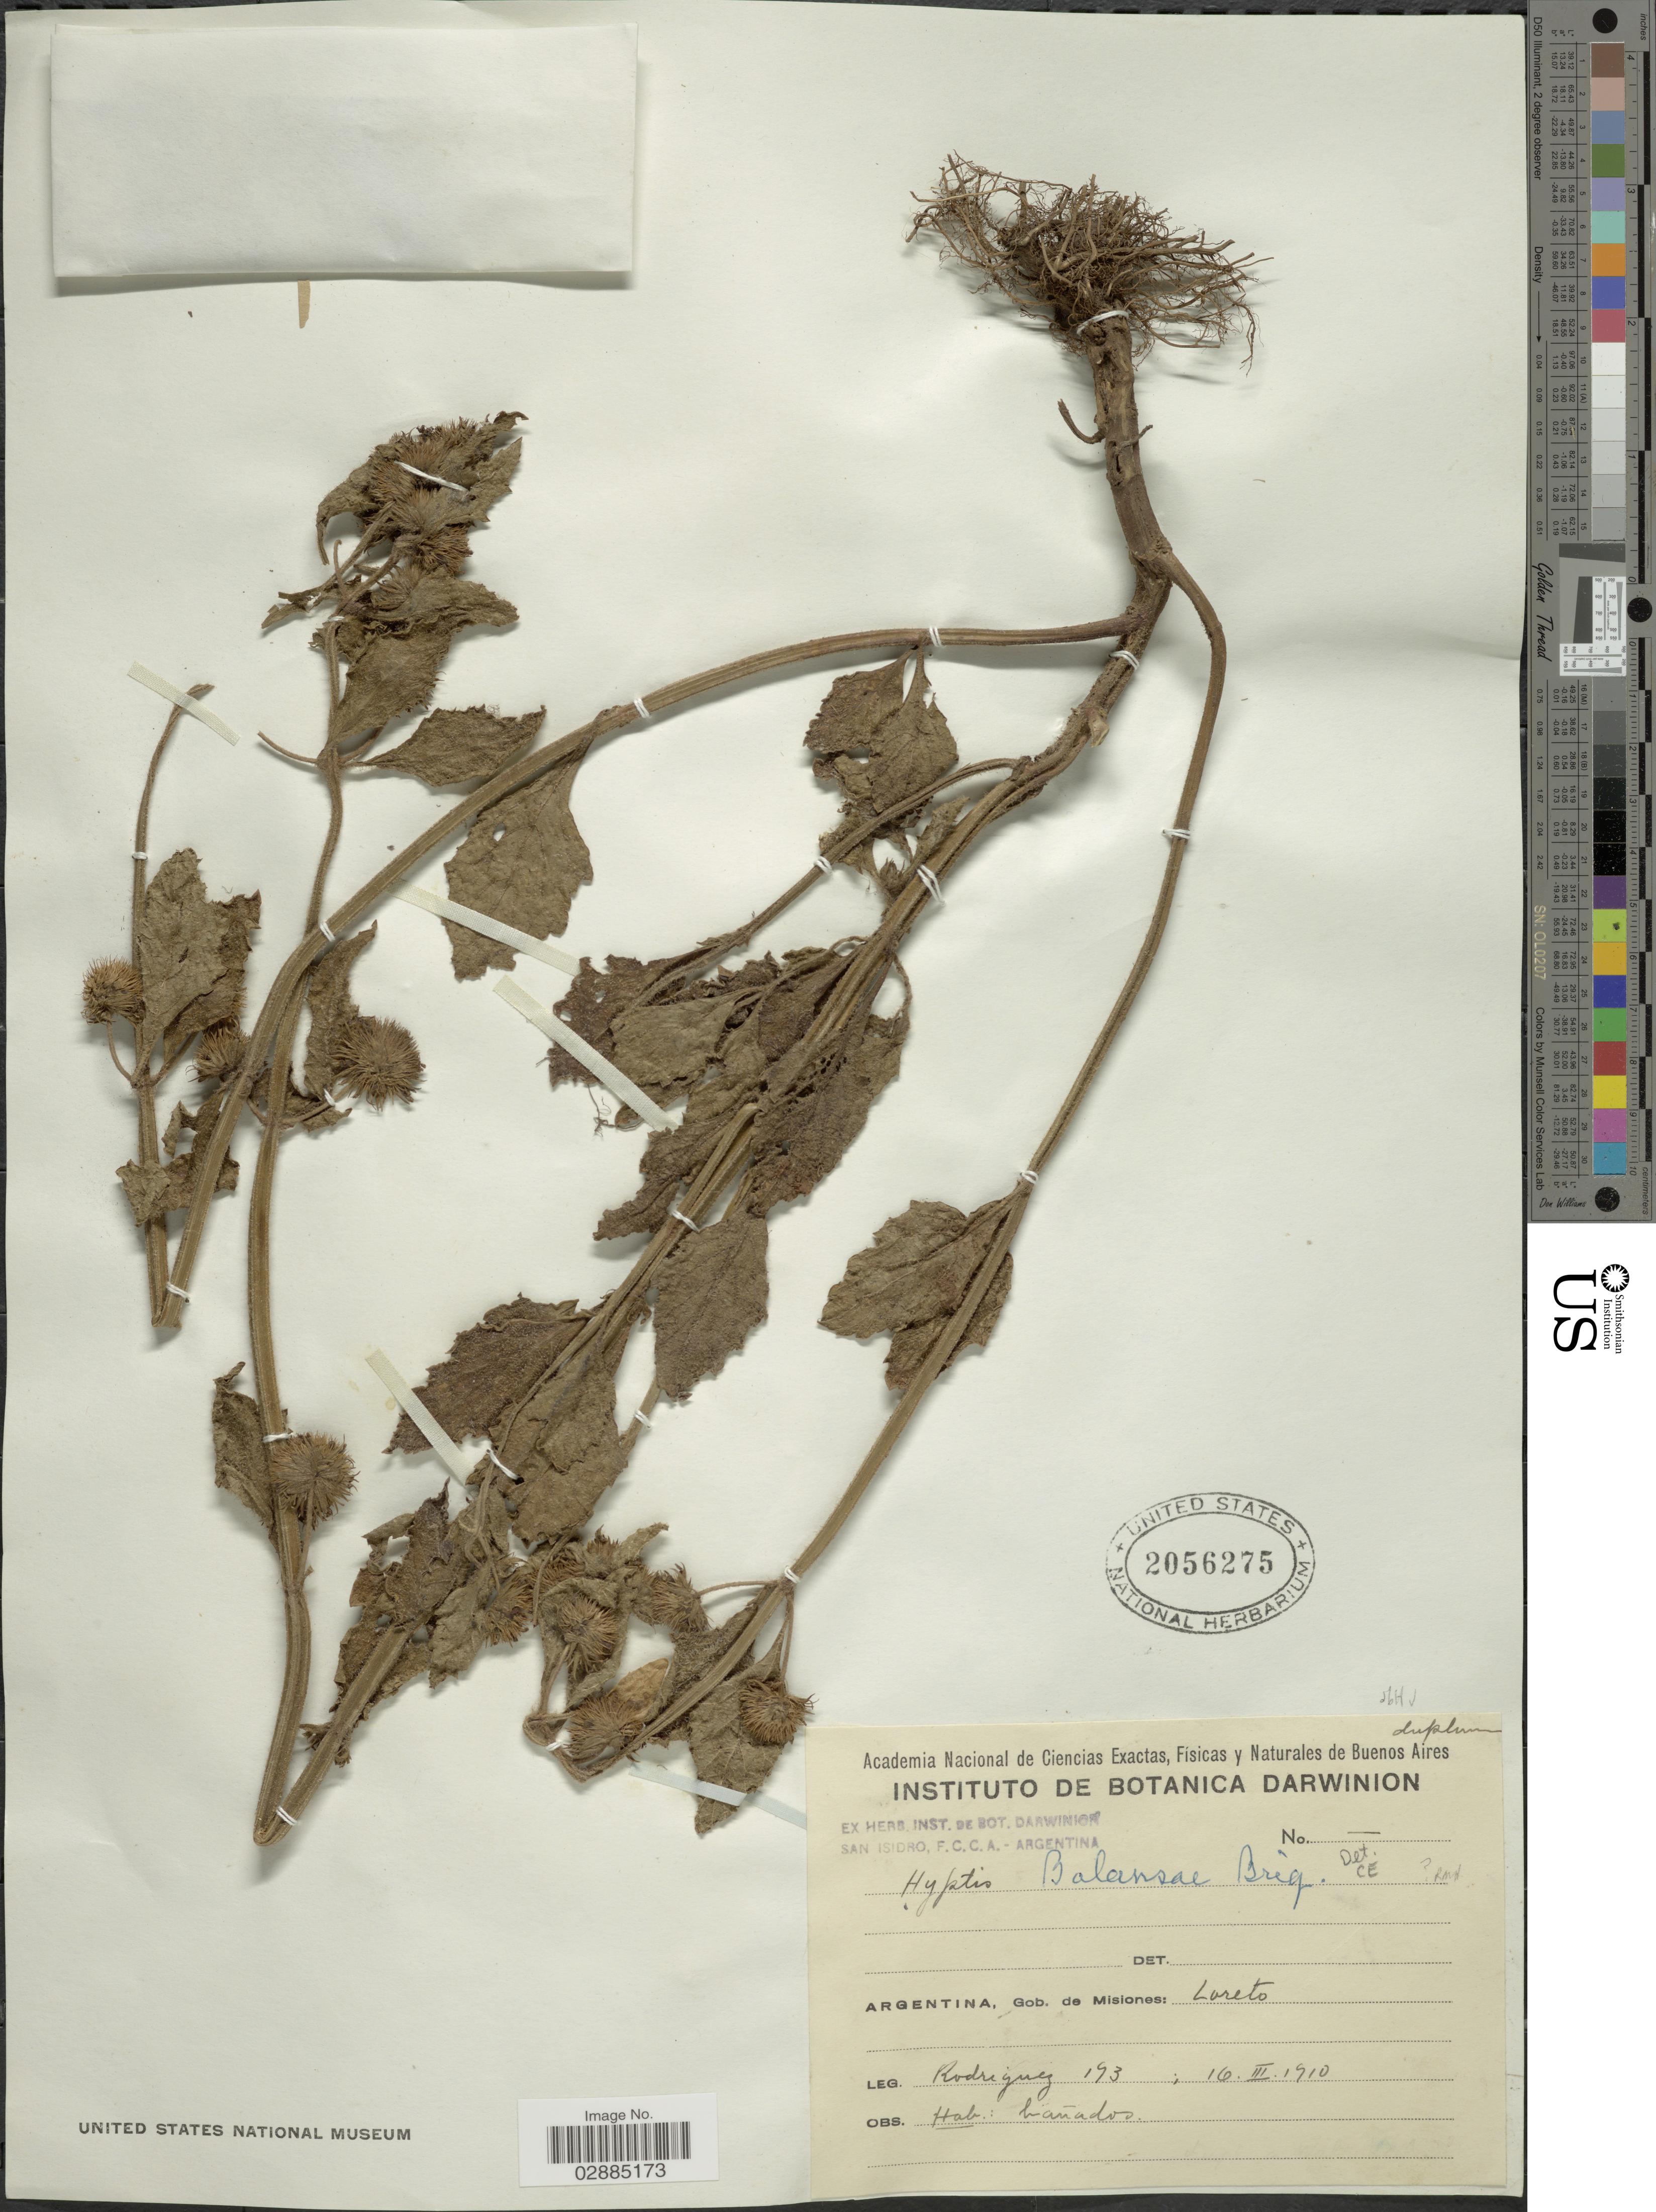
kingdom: Plantae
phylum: Tracheophyta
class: Magnoliopsida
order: Lamiales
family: Lamiaceae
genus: Hyptis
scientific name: Hyptis balansae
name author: Briq.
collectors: Rodriguez, --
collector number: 193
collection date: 1910-03-10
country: Argentina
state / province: Misiones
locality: Gob. de Misiones, Loreto.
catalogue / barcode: US 2056275